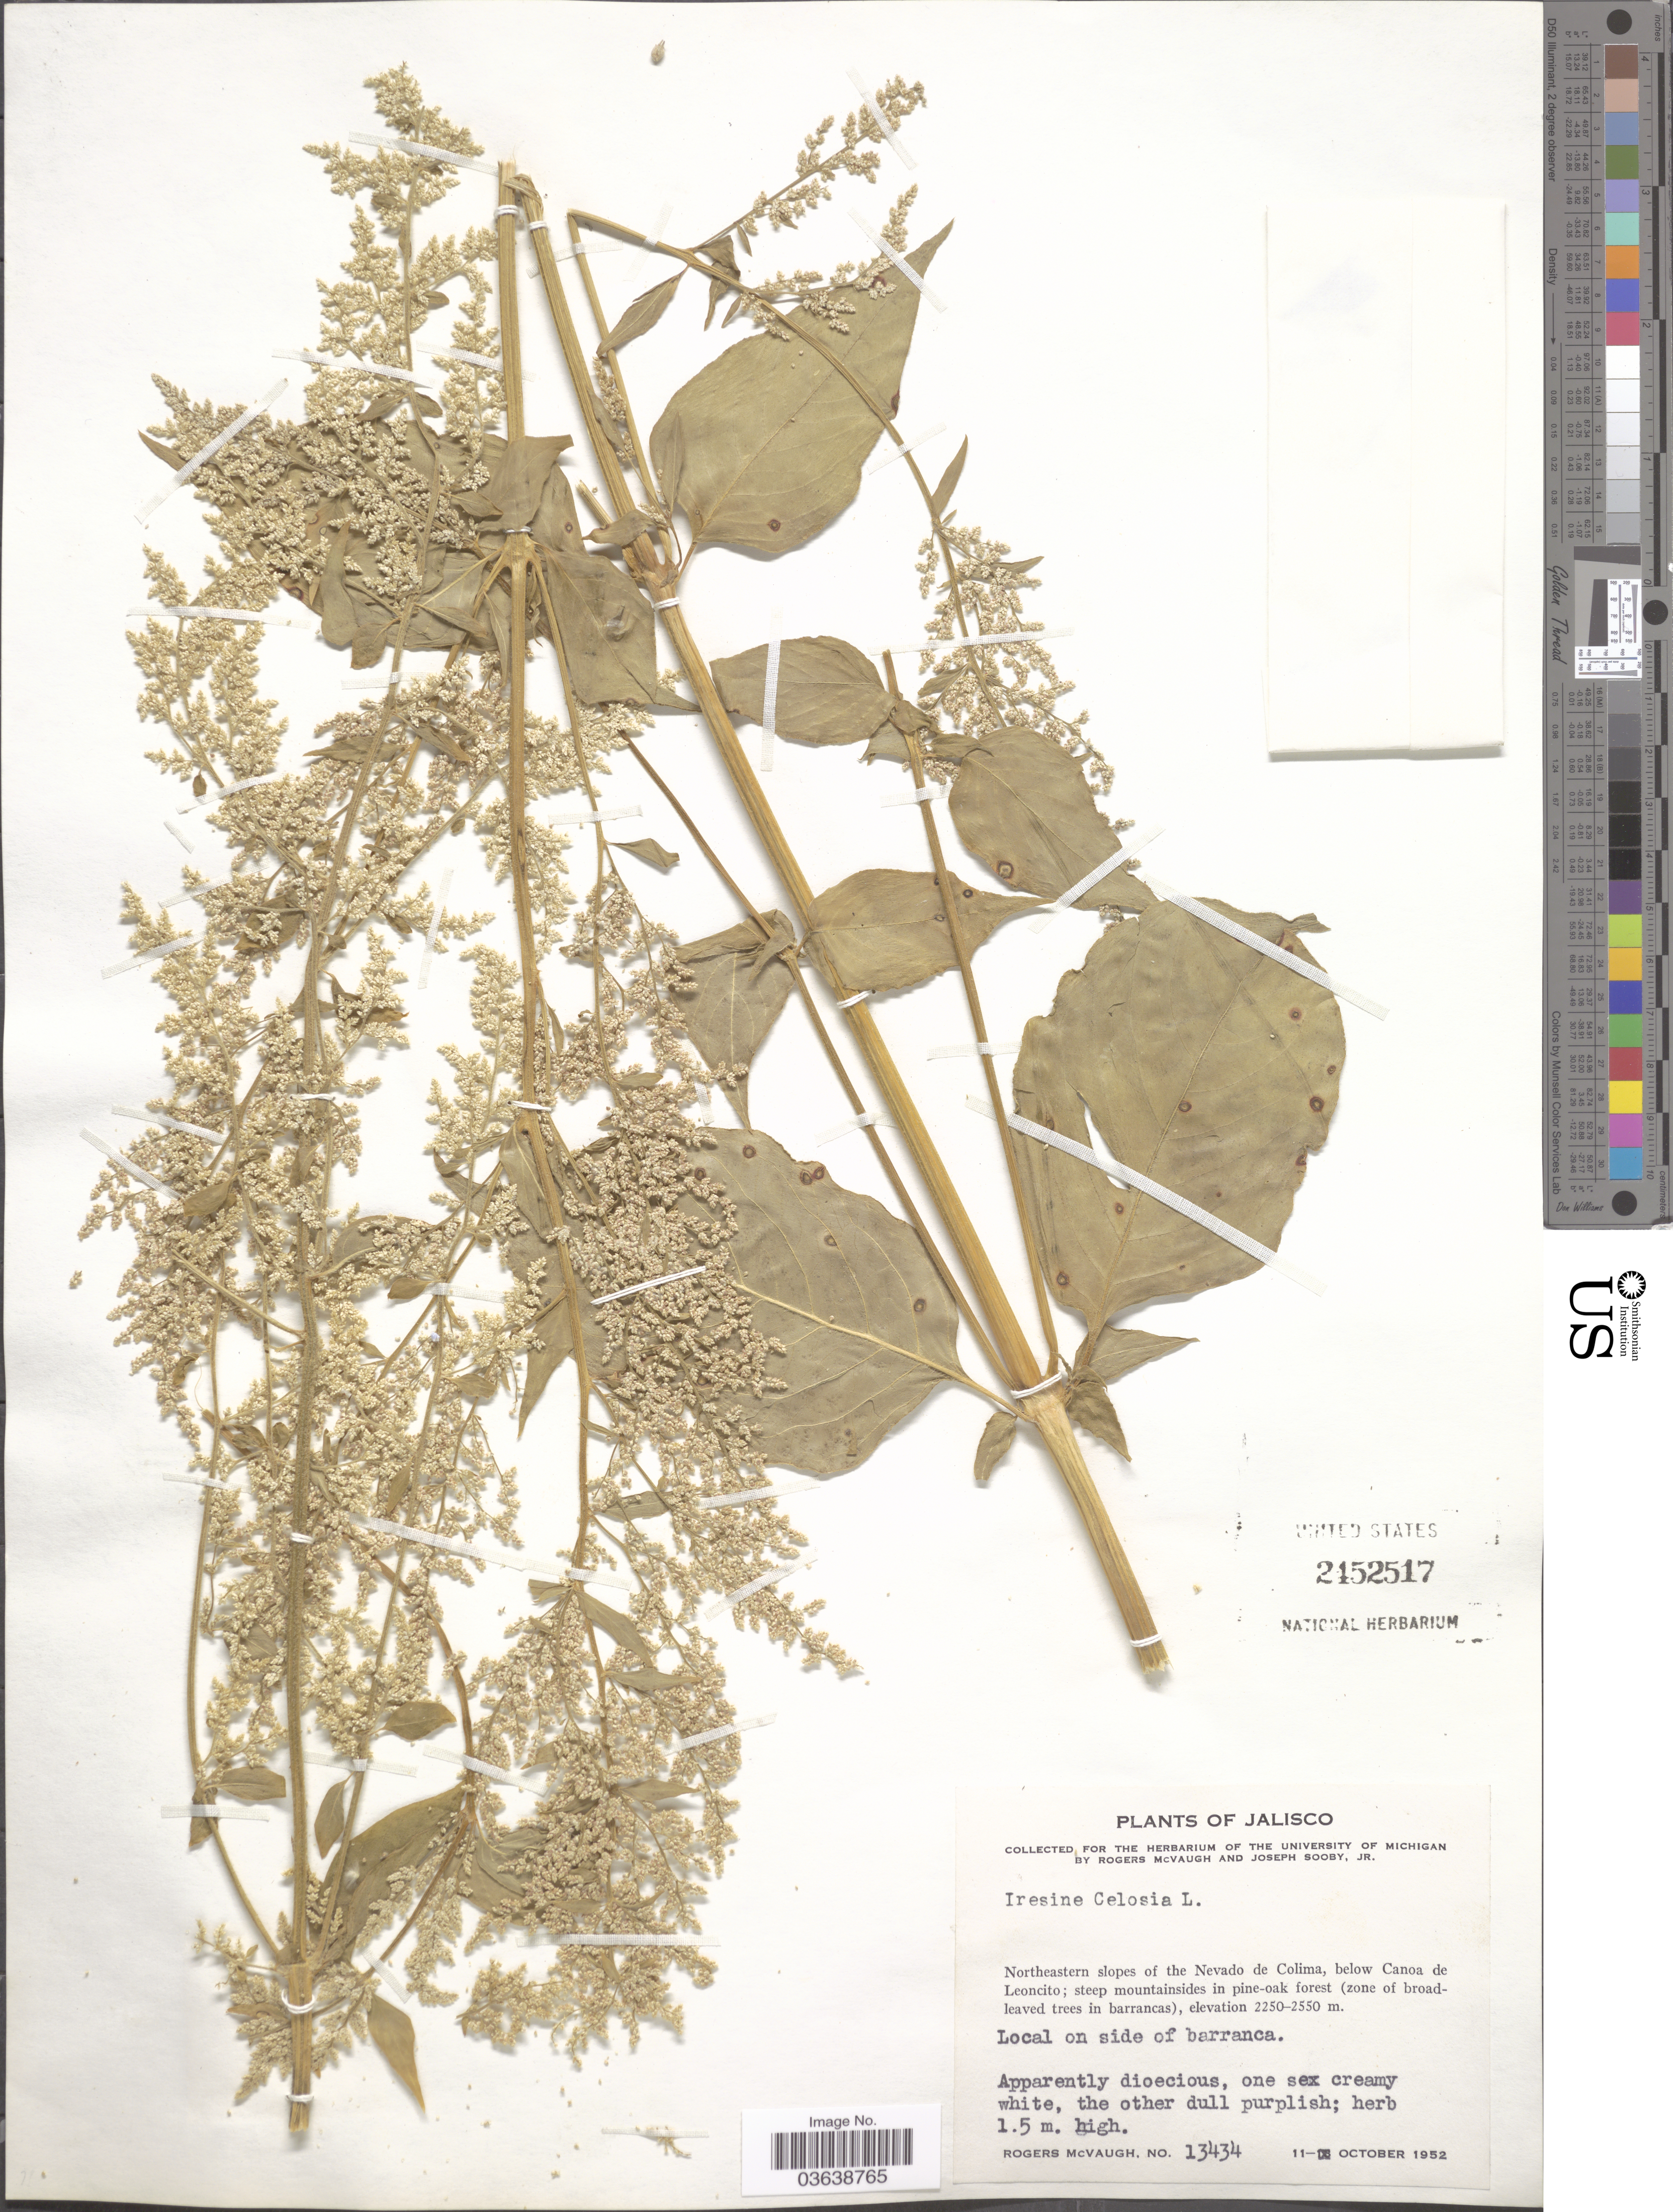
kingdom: Plantae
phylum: Tracheophyta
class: Magnoliopsida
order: Caryophyllales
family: Amaranthaceae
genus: Iresine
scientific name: Iresine celosia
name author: L.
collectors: R. McVaugh & J. Sooby Jr.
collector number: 13434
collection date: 1952-10-11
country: Mexico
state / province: Jalisco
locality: Northeastern slopes of the Nevado de Colima, below Canoa de Leoncito.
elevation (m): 2250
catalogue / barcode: US 2452517